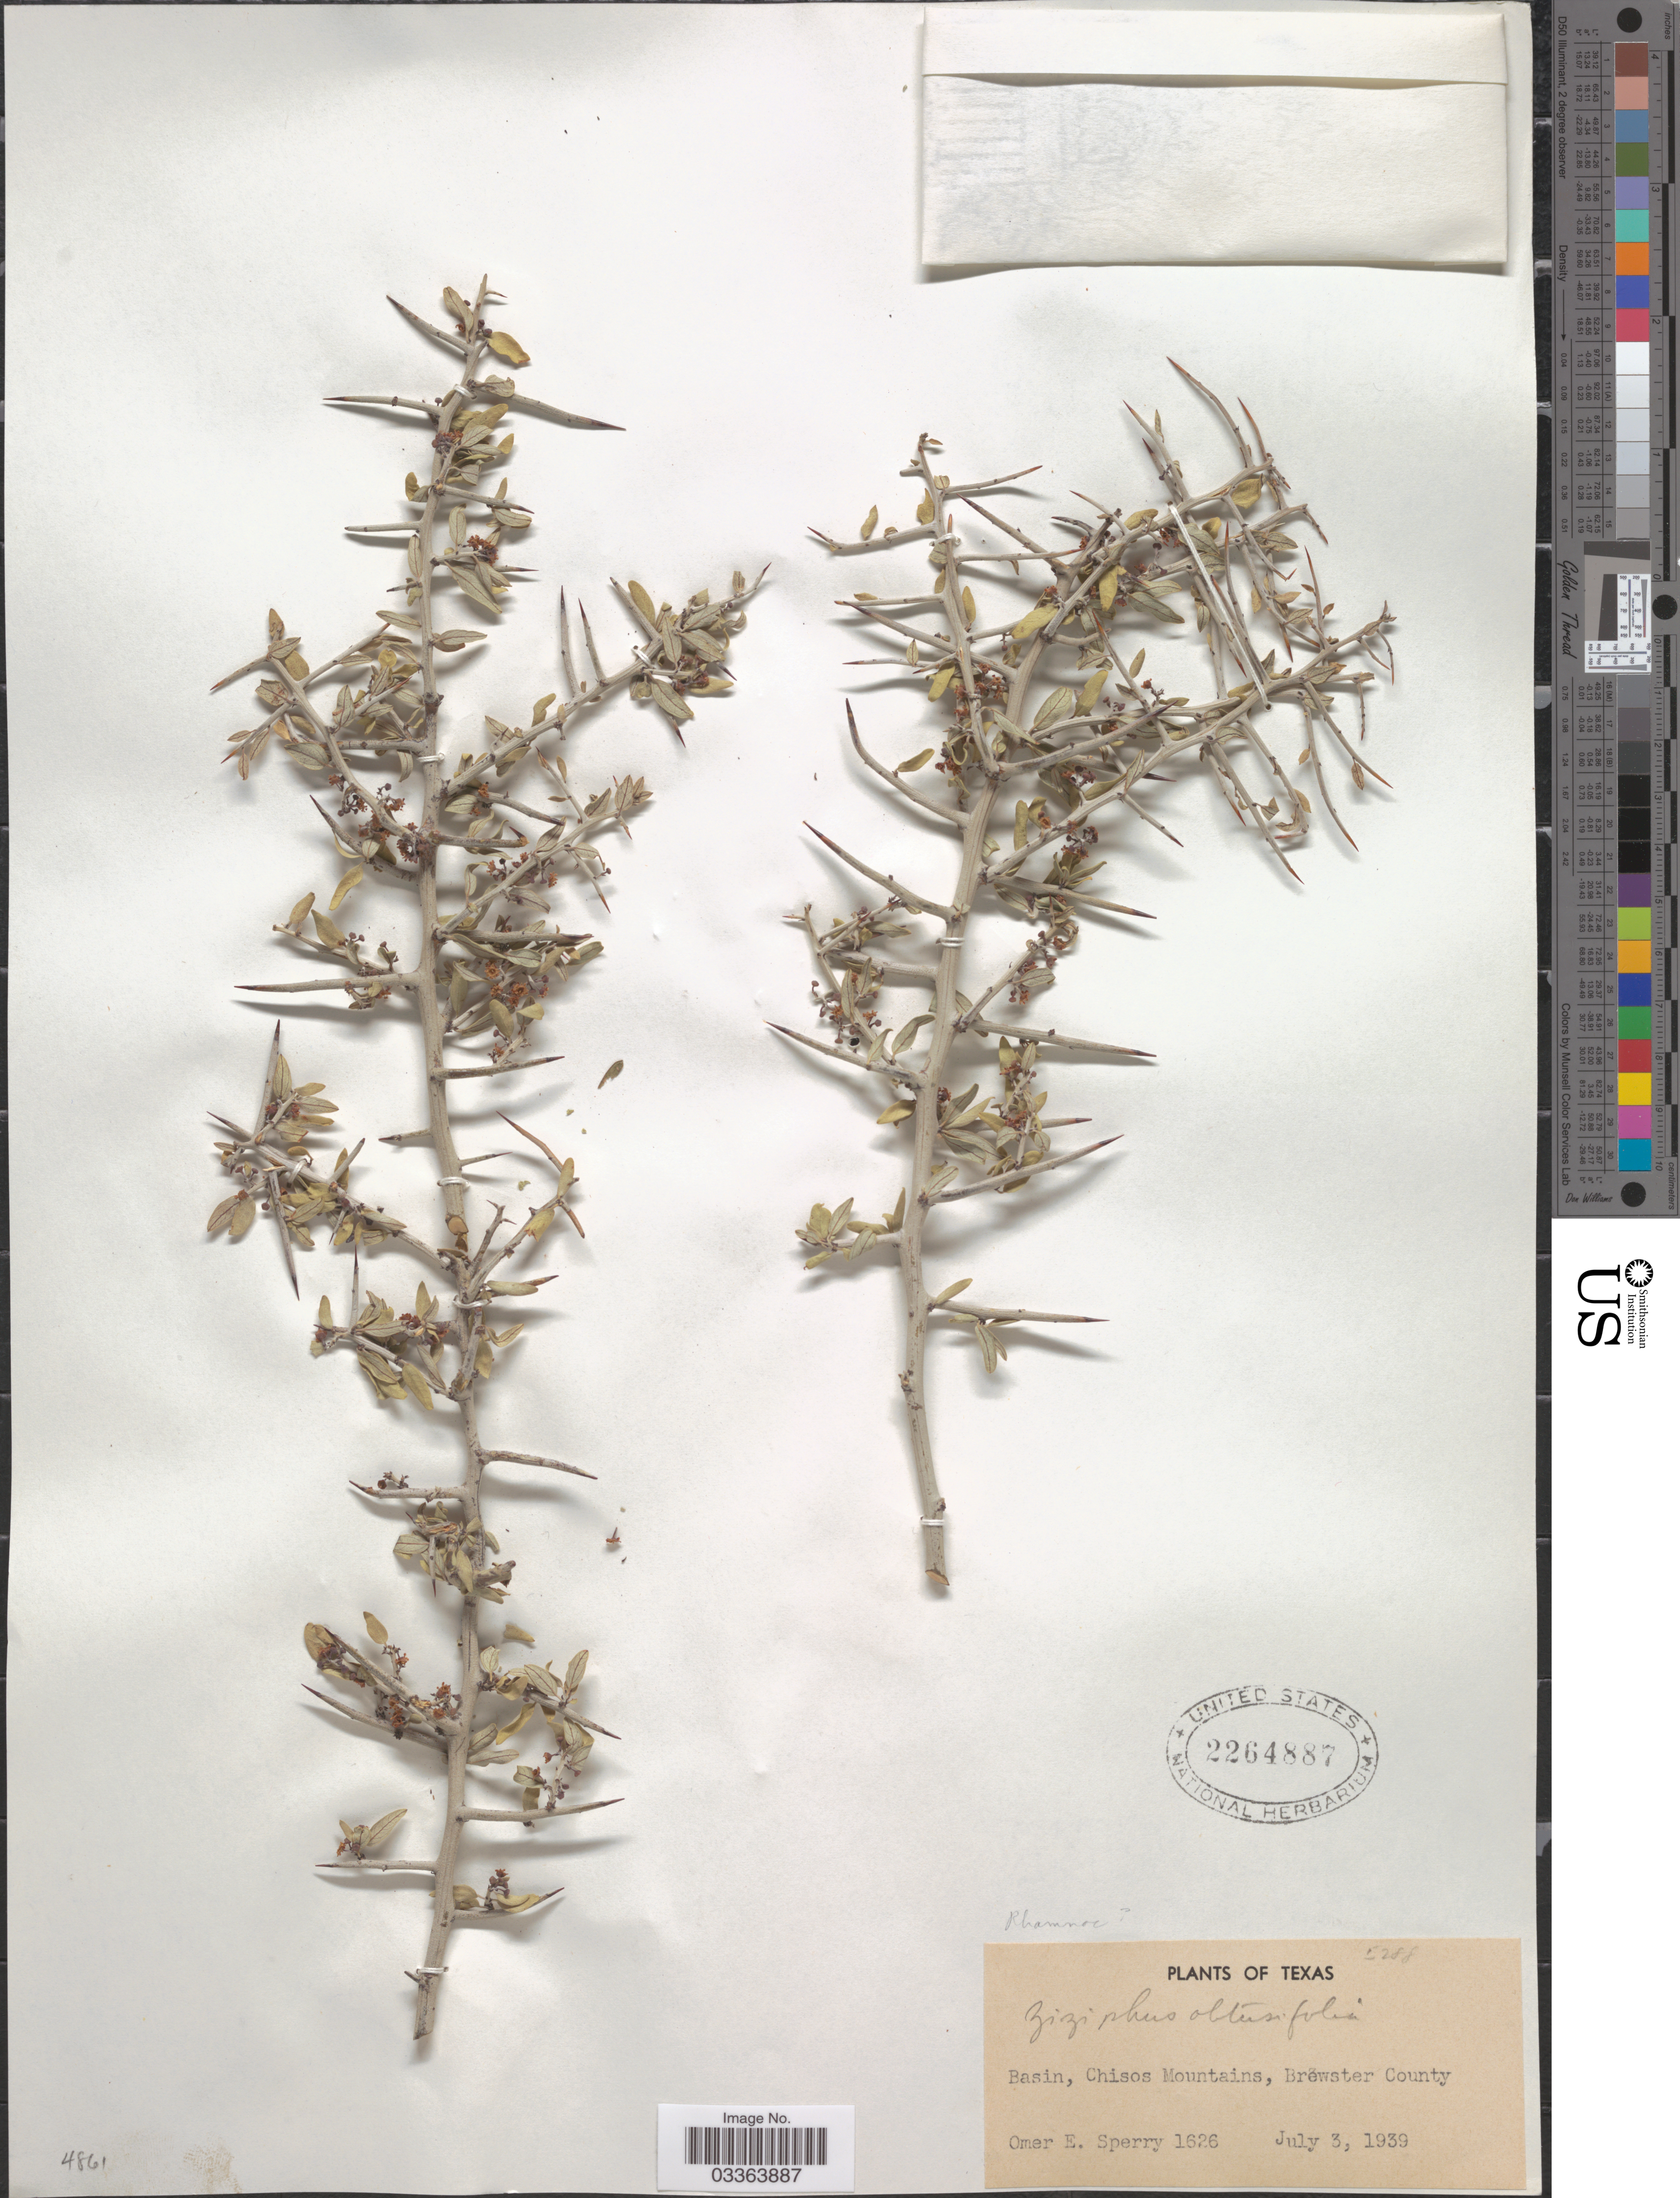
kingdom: Plantae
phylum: Tracheophyta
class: Magnoliopsida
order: Rosales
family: Rhamnaceae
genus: Sarcomphalus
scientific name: Sarcomphalus obtusifolius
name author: (Hook. ex Torr. & A. Gray) Hauenschild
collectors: O. E. Sperry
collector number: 1626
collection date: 1939-07-03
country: United States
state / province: Texas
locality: Basin, Chisos Mountains, Brewster County.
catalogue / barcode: US 2264887